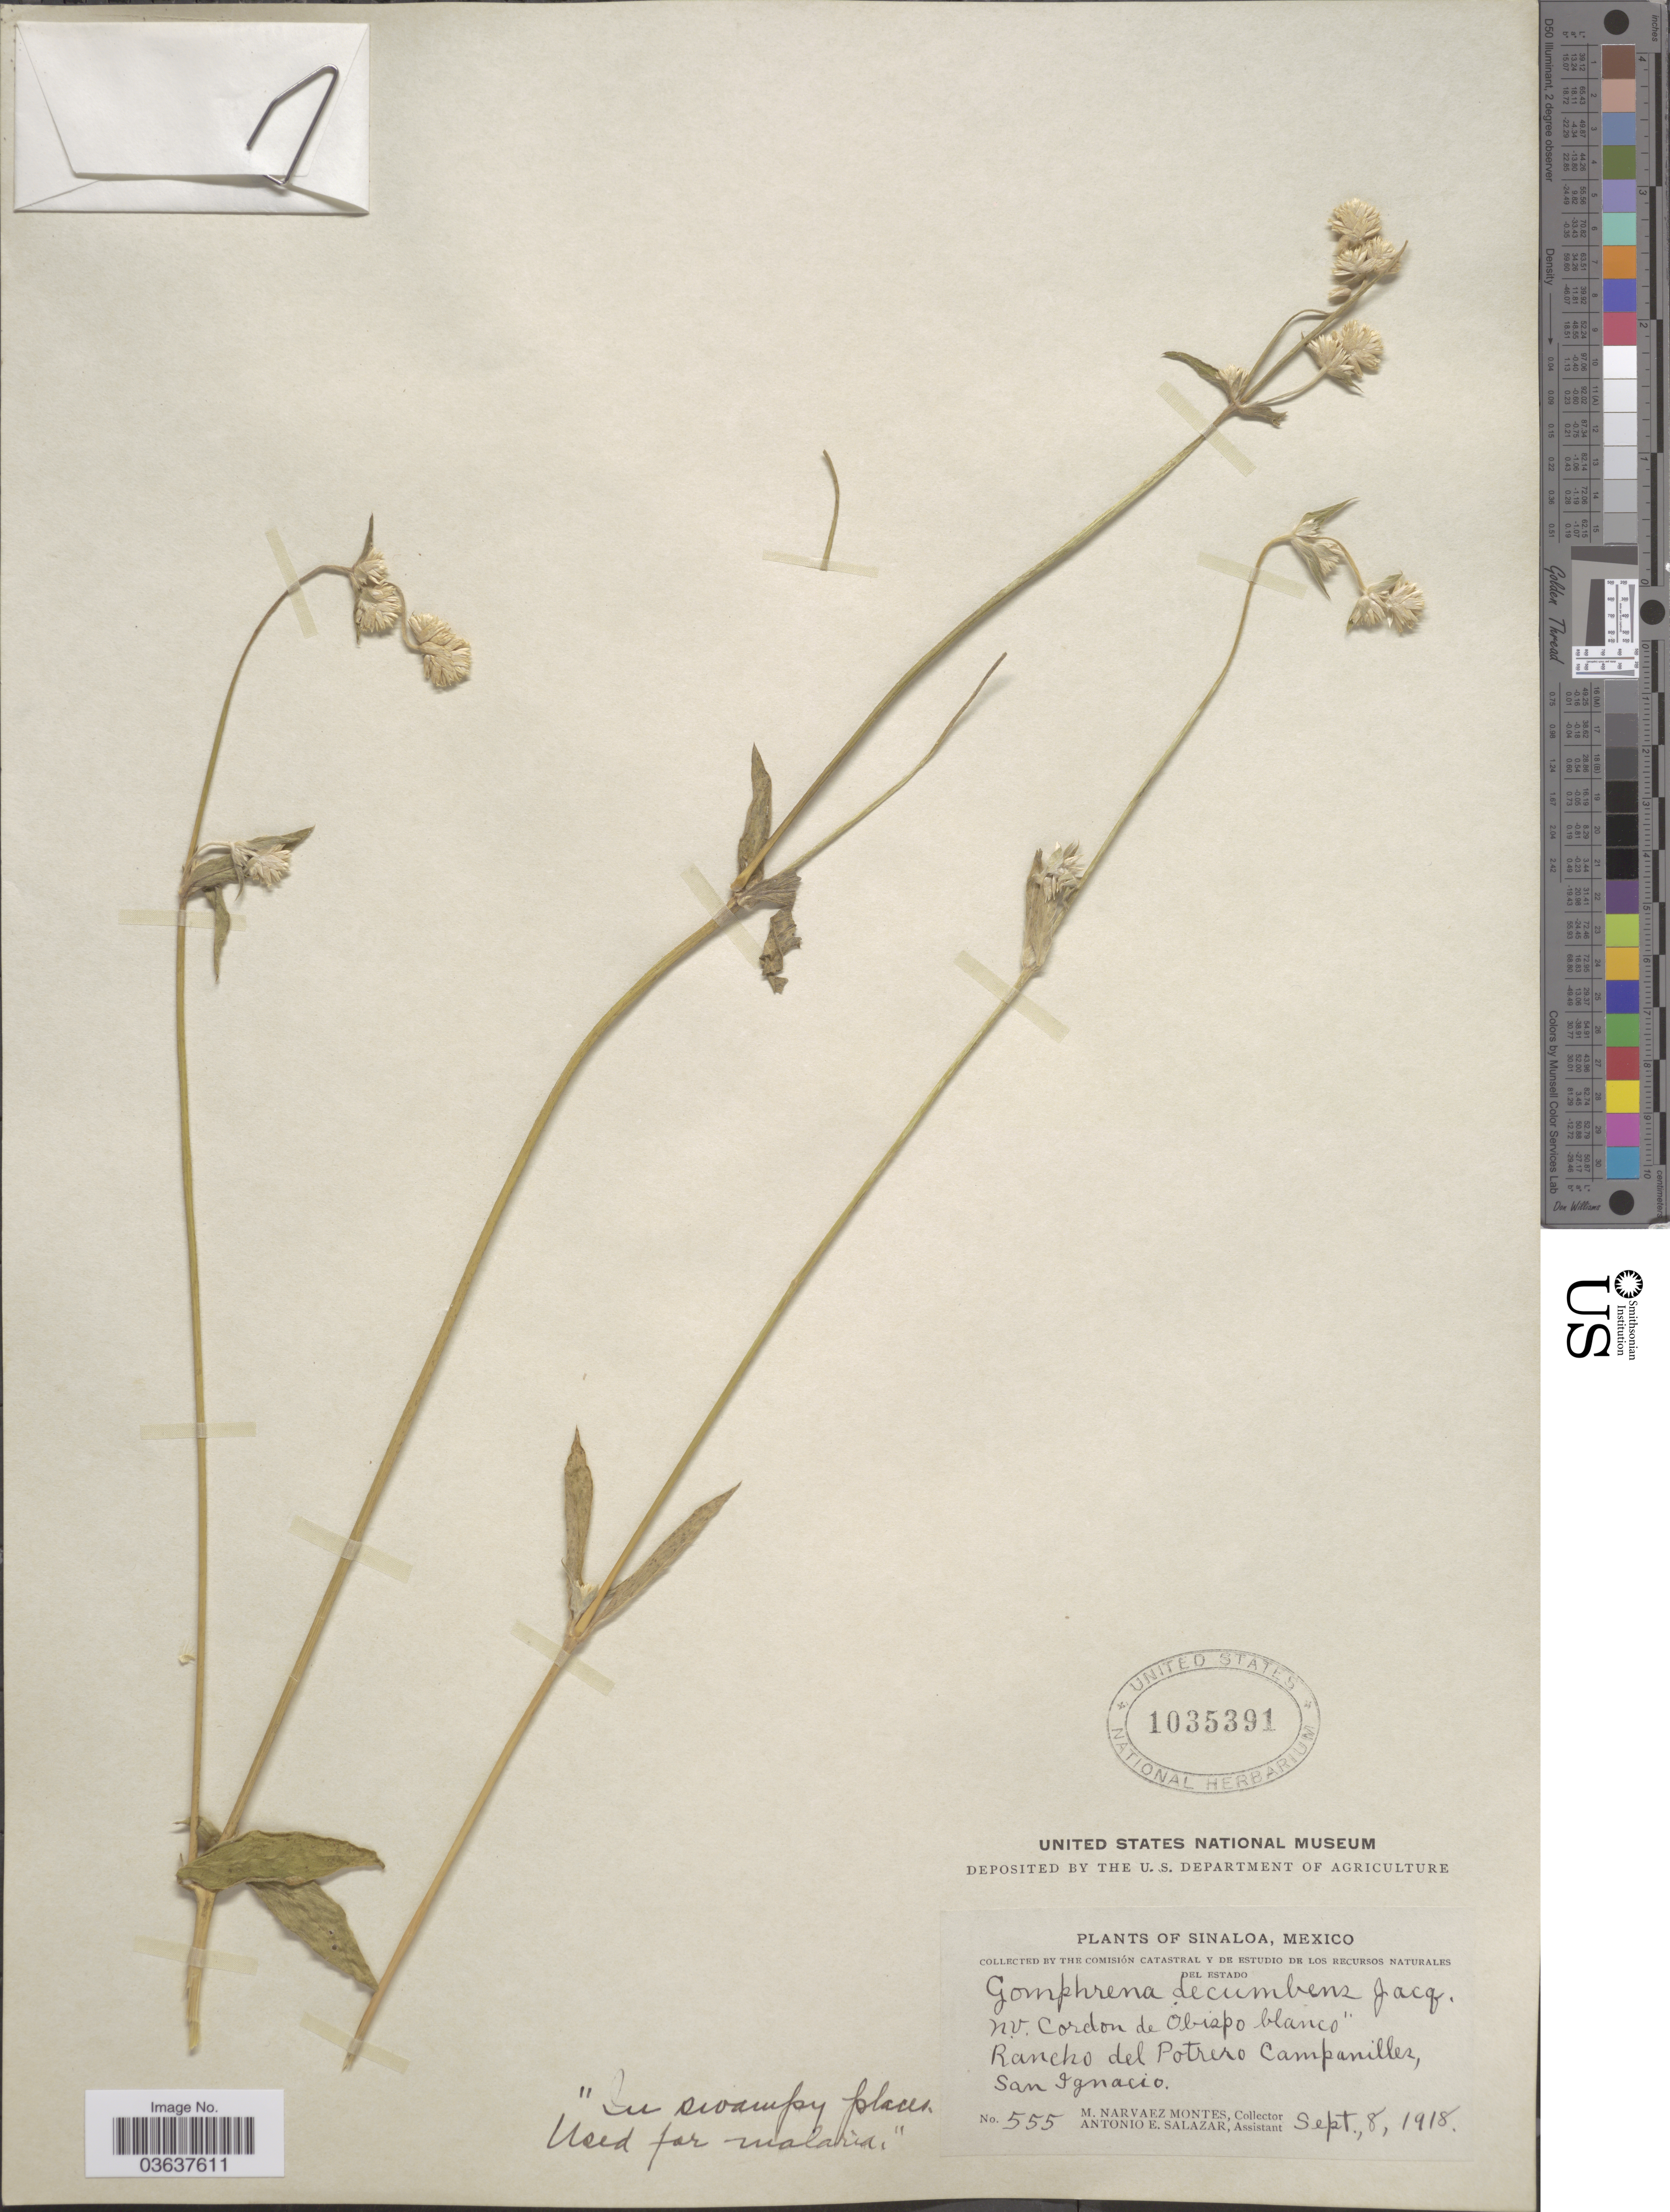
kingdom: Plantae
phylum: Tracheophyta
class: Magnoliopsida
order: Caryophyllales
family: Amaranthaceae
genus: Gomphrena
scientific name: Gomphrena decumbens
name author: Jacq.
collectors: M. Narvaez-Montes & A. E. Salazar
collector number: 555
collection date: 1918-09-08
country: Mexico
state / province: Sinaloa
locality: Rancho del Potrero Campanilles, San Ignacio.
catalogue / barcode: US 1035391